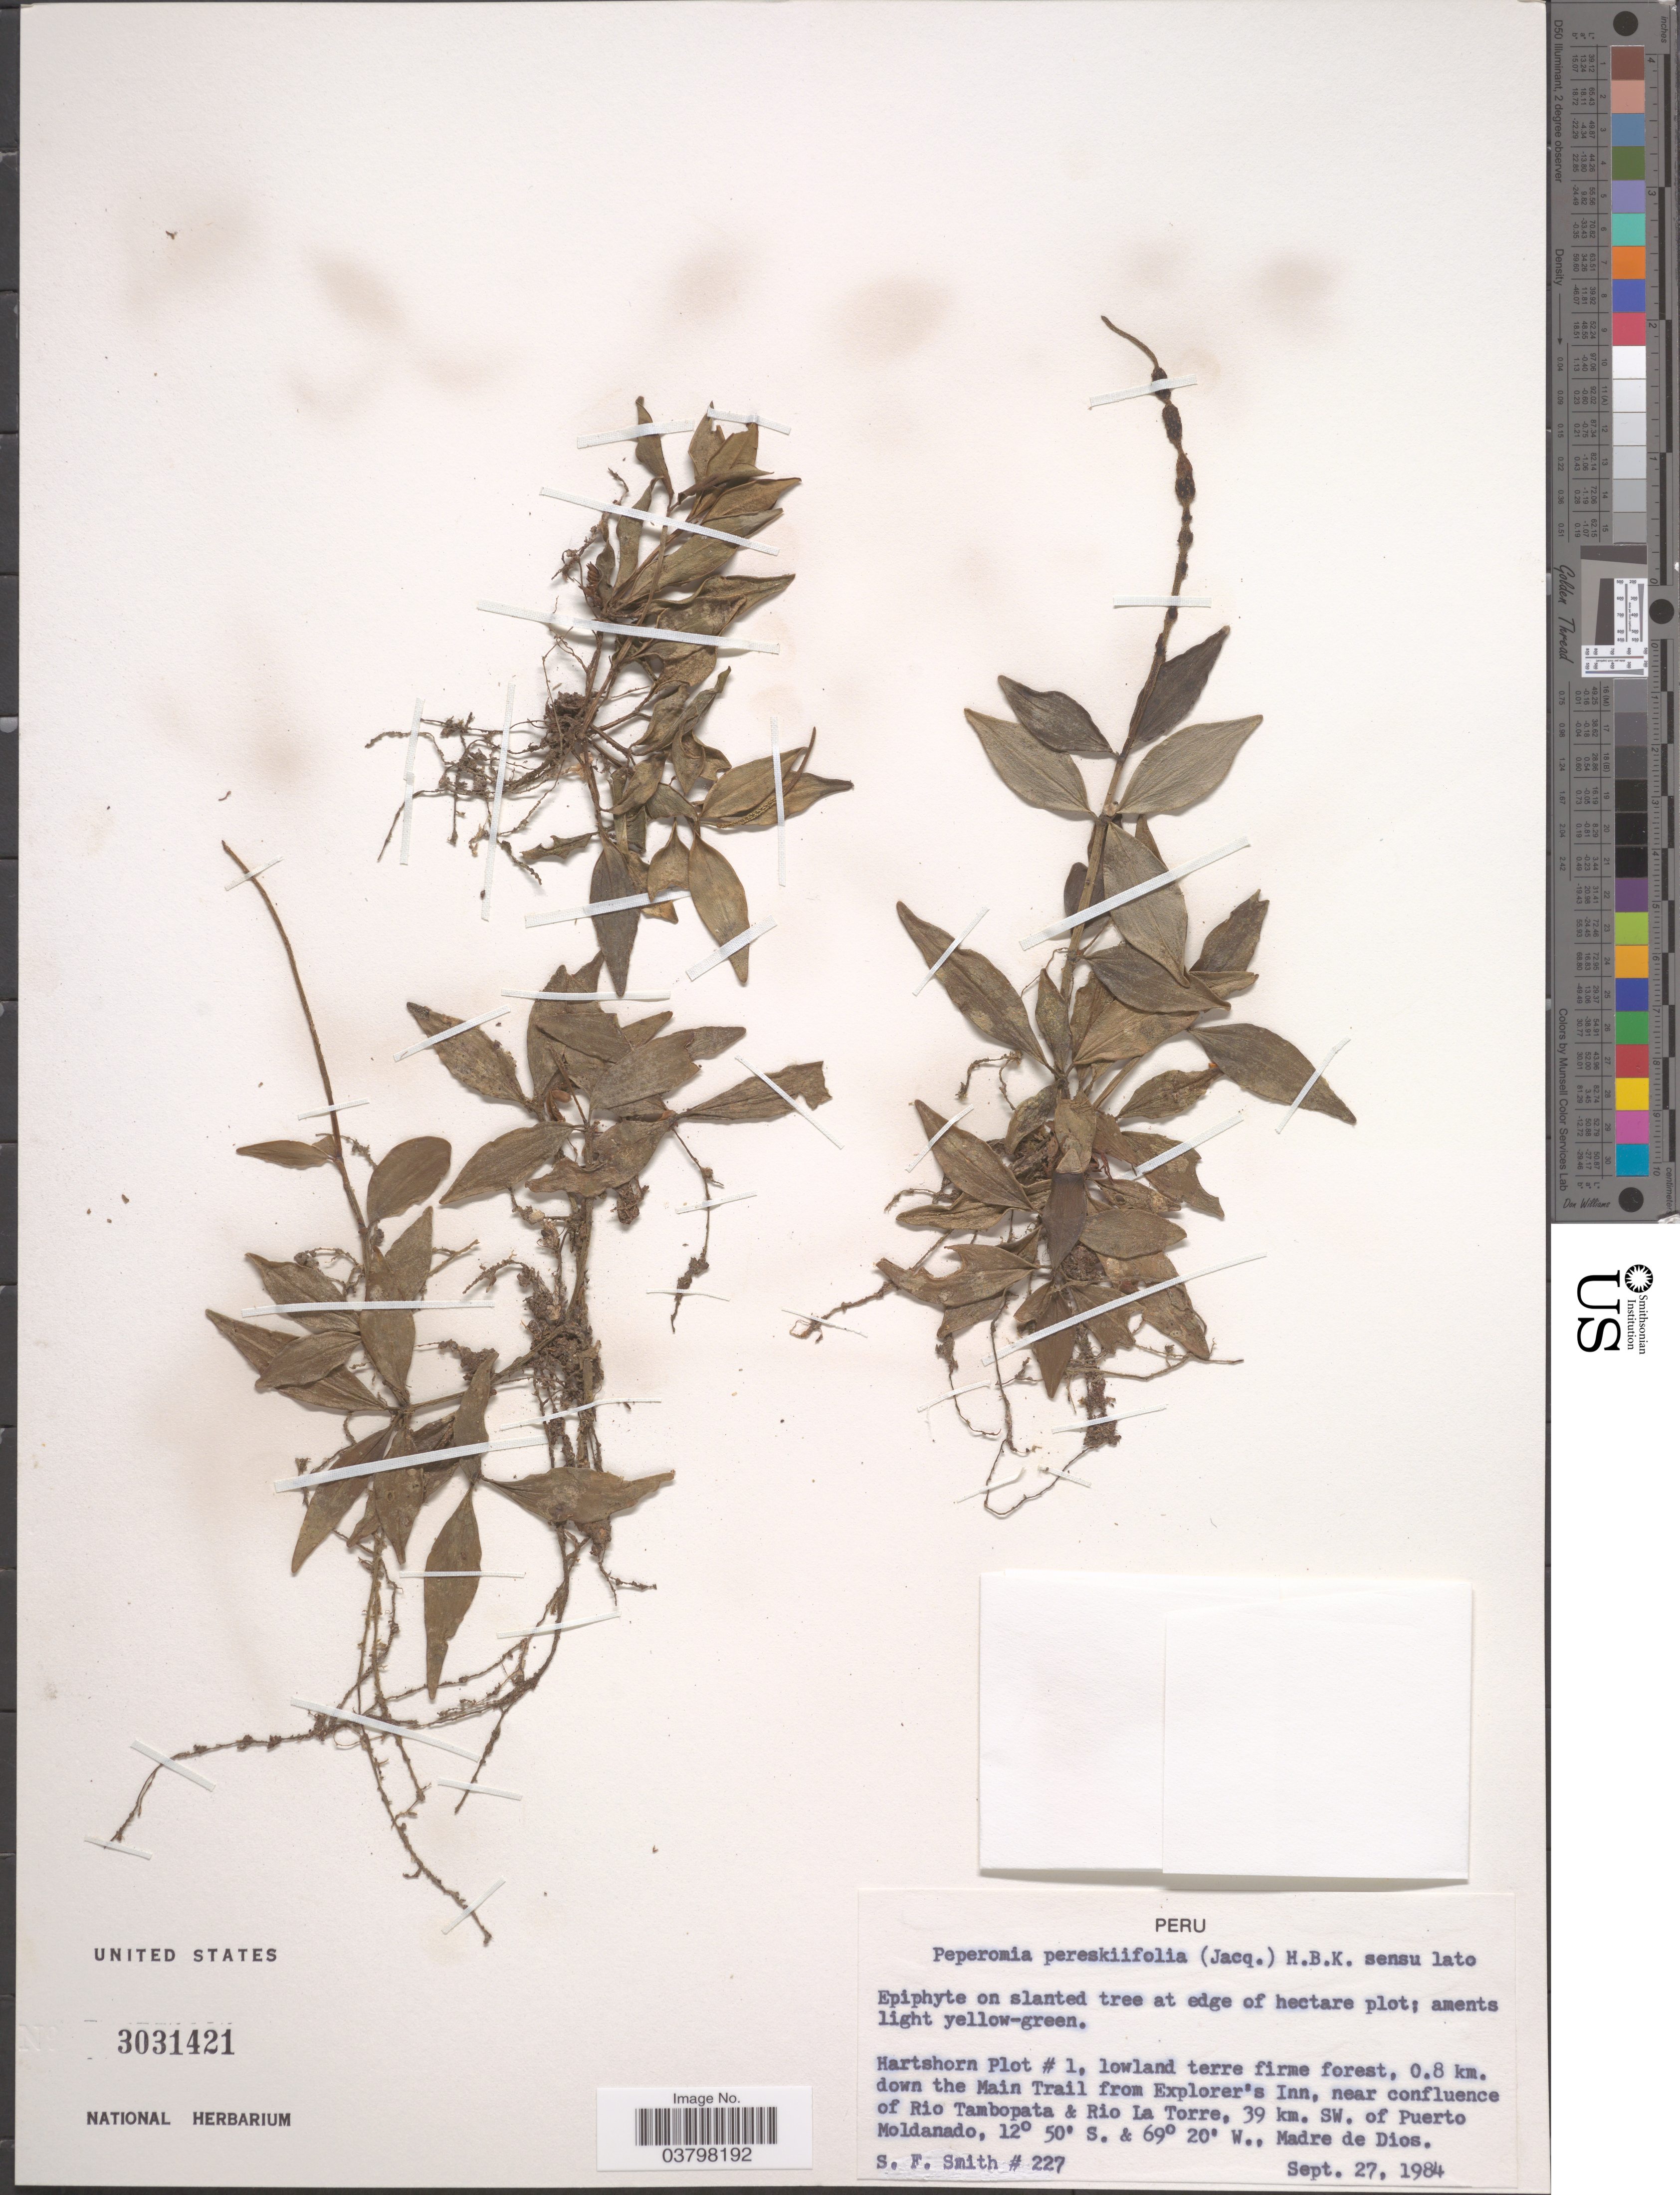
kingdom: Plantae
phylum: Tracheophyta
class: Magnoliopsida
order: Piperales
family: Piperaceae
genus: Peperomia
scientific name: Peperomia pereskiifolia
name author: (Jacq.) Kunth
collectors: S.F. Smith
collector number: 227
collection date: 1984-09-27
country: Peru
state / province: Madre de Dios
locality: Hartshorn Plot #1, lowland terre firme forest, 0.8 km. down the Main Trail from Explorer's Inn, near confluence of Rio Tambopata & Rio La Torre, 39 km. SW. of Puerto Moldanado.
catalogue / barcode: US 3031421